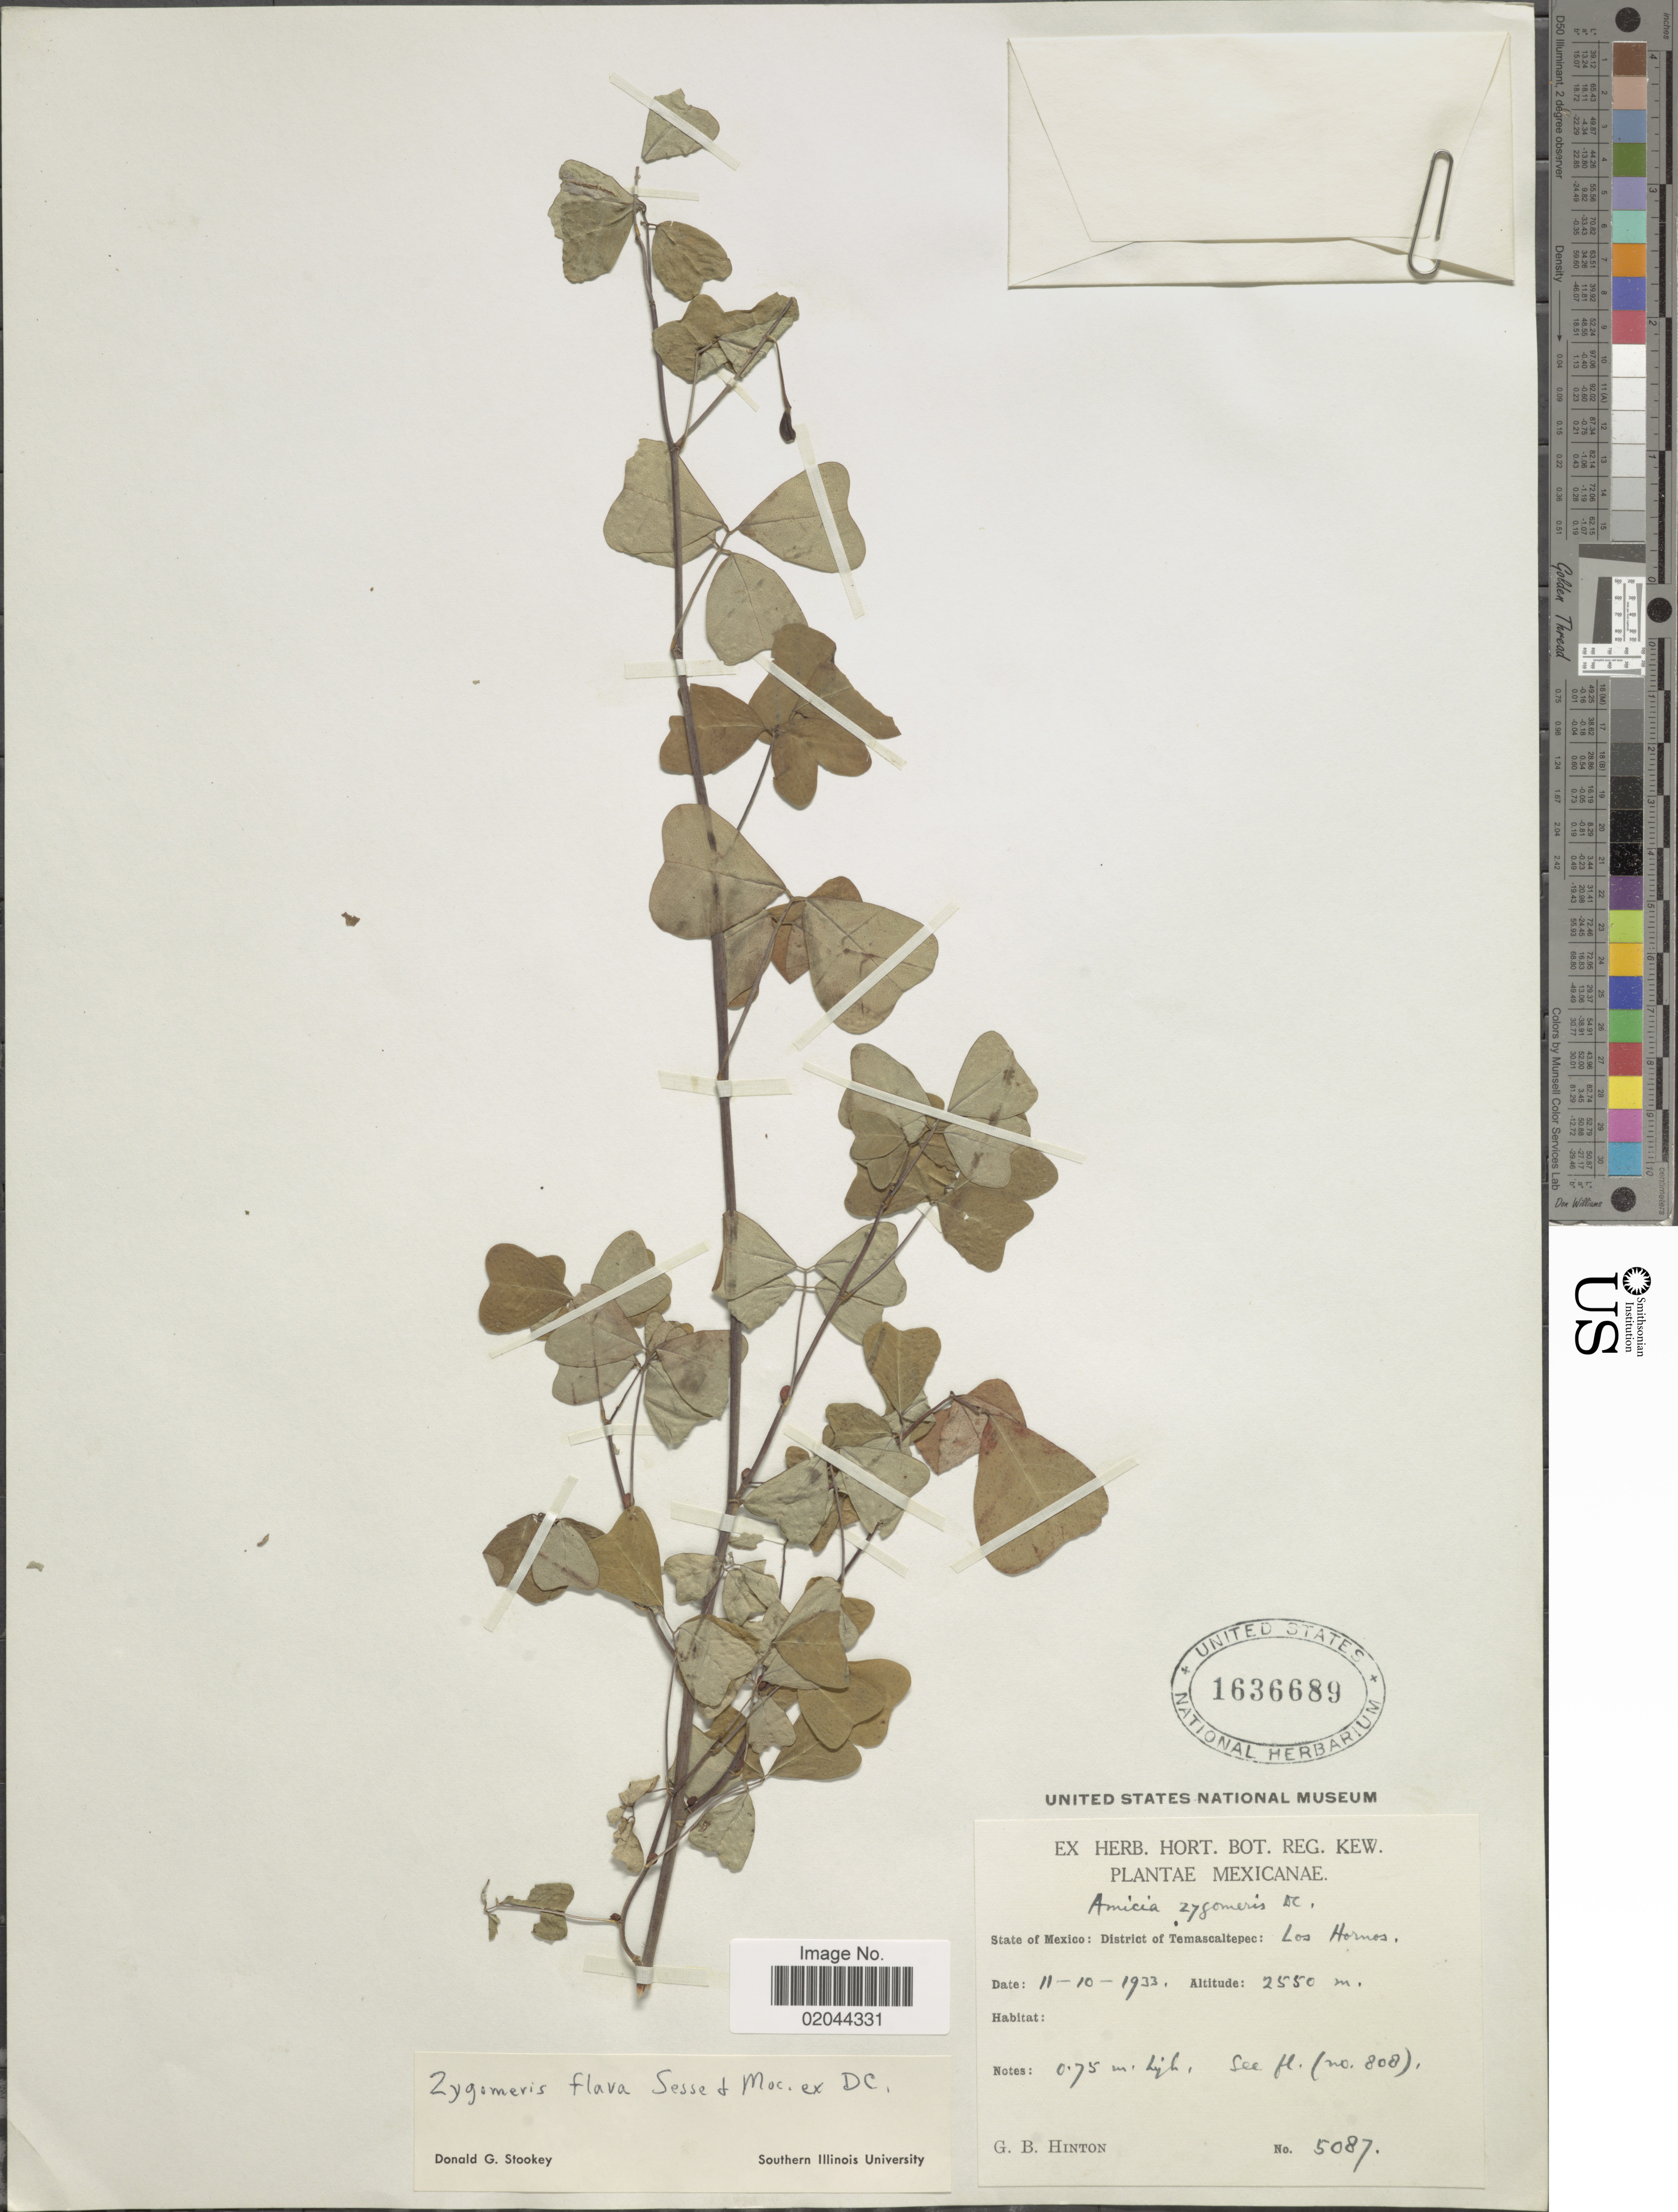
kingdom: Plantae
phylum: Tracheophyta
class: Magnoliopsida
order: Fabales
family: Fabaceae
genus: Amicia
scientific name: Amicia zygomeris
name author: DC.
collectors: G. B. Hinton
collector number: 5087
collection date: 1933-10-11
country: Mexico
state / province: México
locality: District of Temascaltepec: Los Hornos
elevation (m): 2550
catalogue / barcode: US 1636689